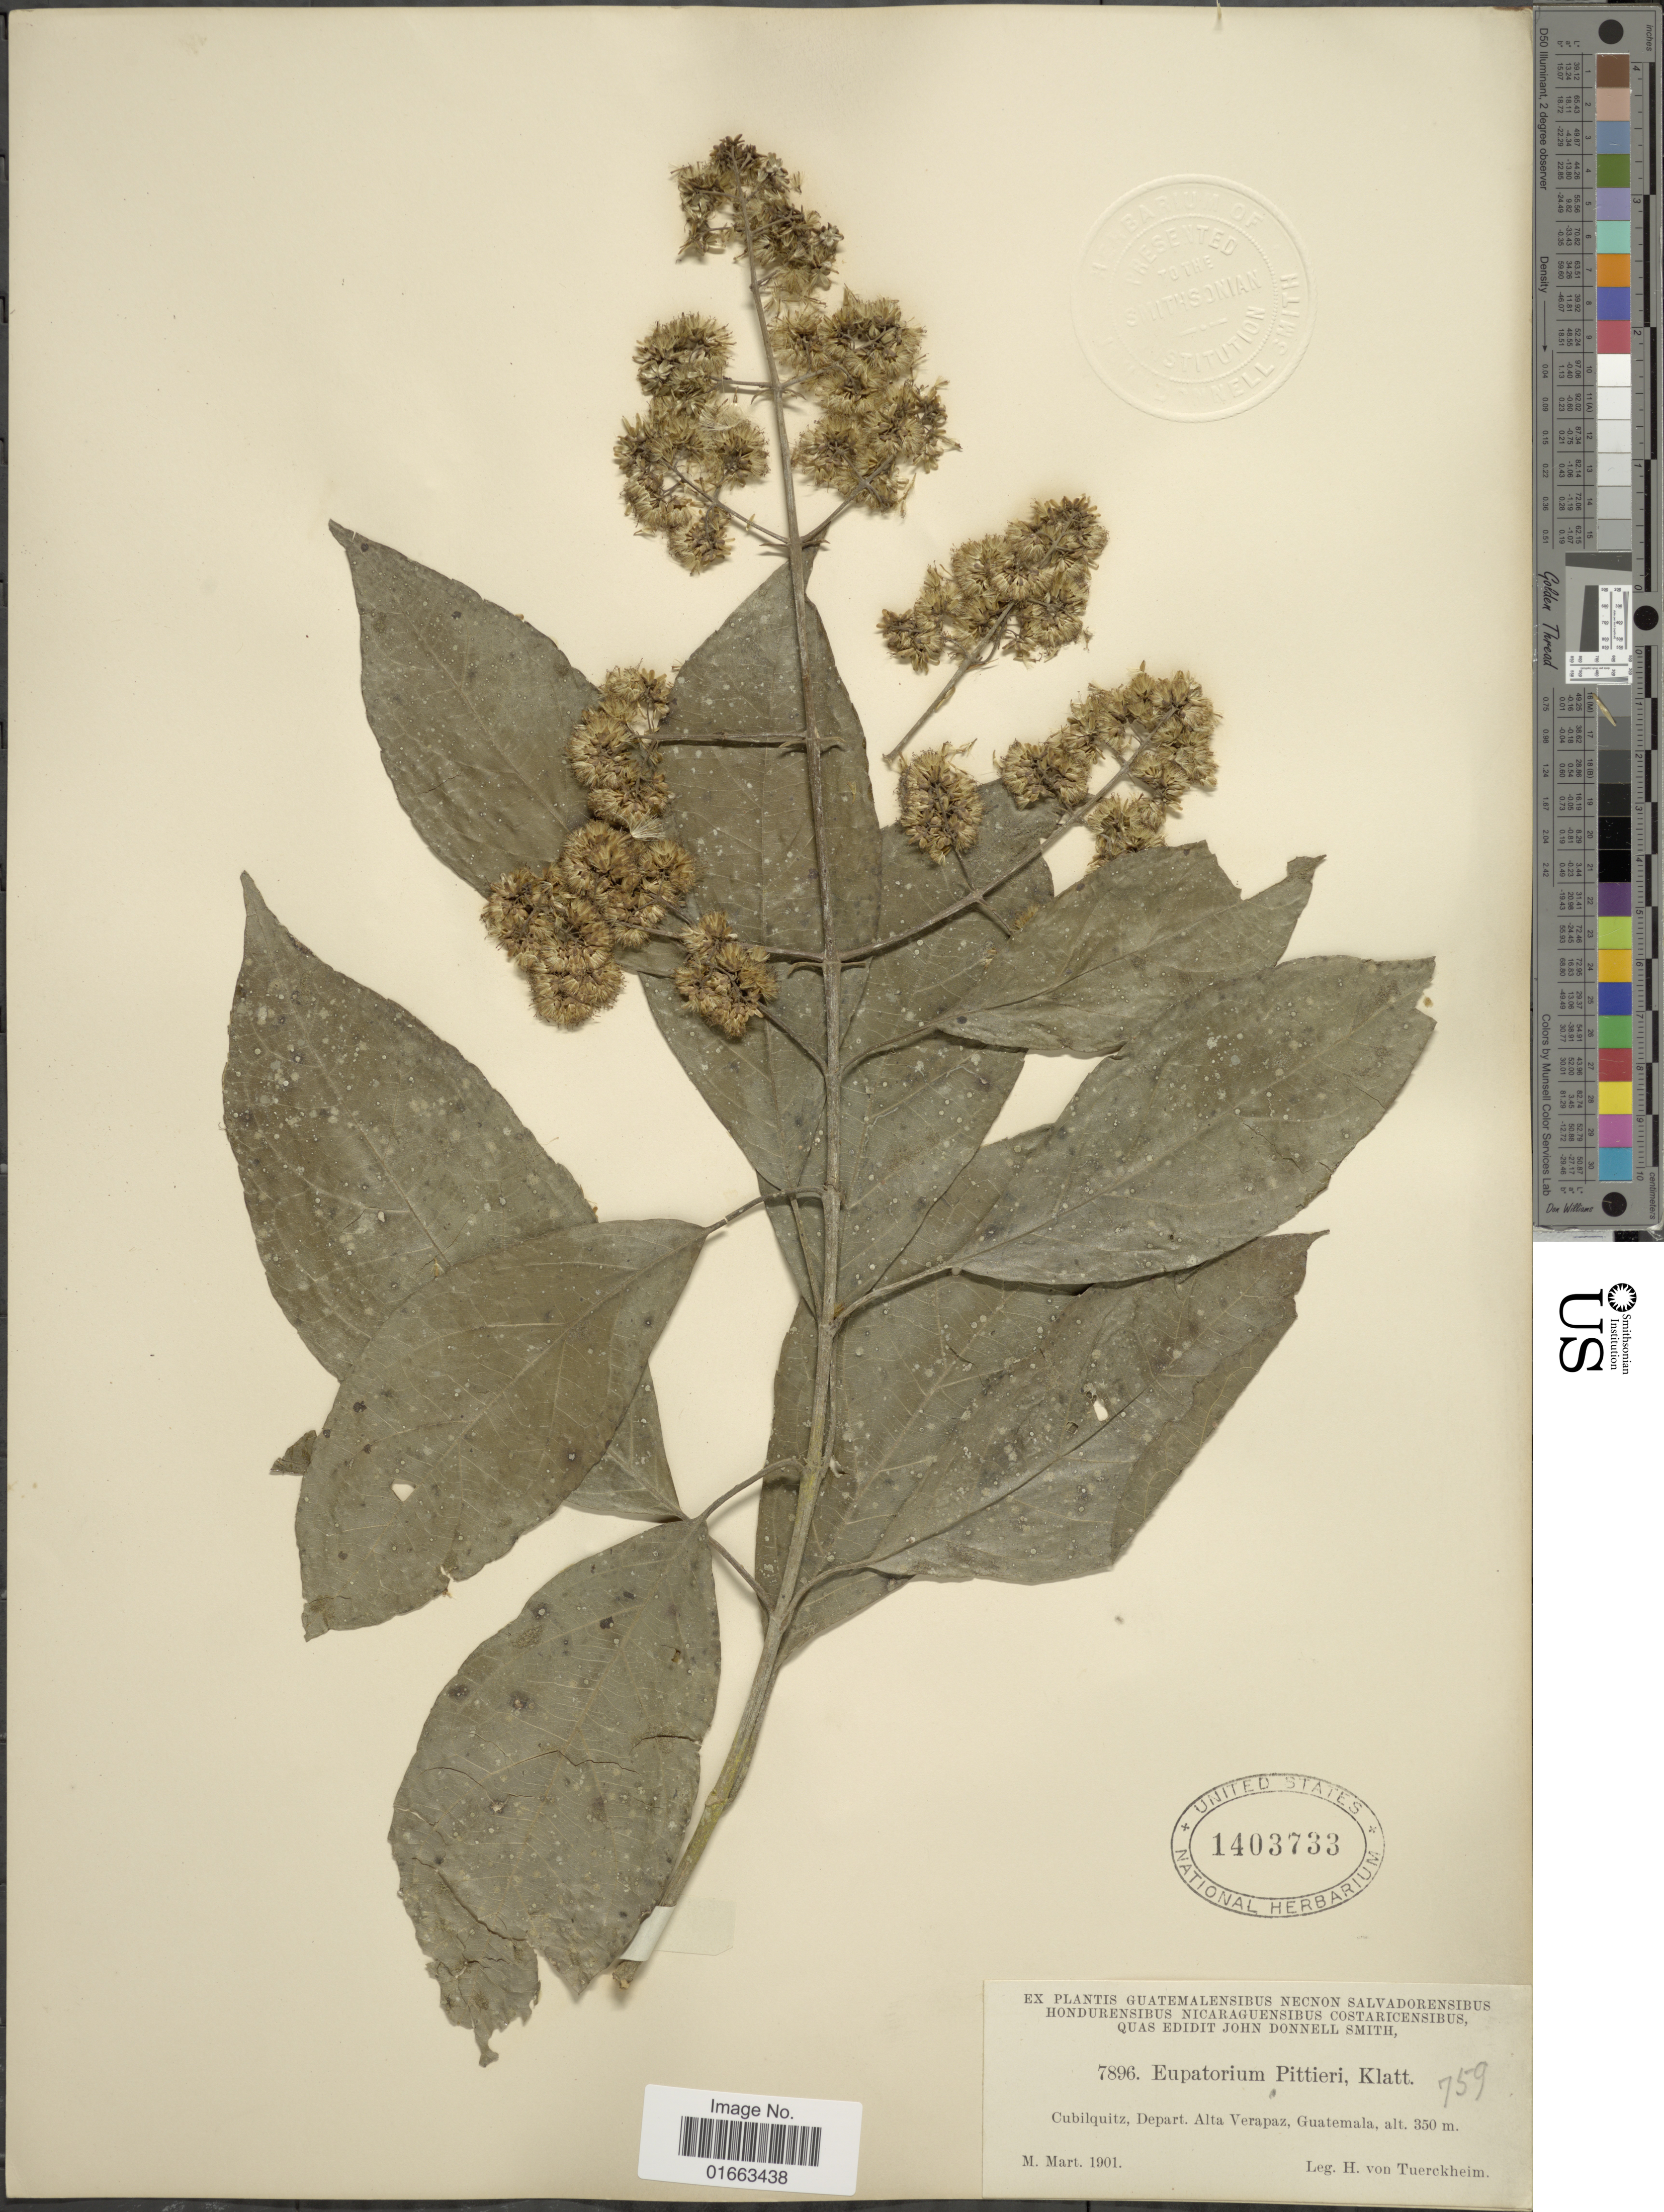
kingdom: Plantae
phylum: Tracheophyta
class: Magnoliopsida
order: Asterales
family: Asteraceae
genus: Koanophyllon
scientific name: Koanophyllon galeottii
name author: (B.L. Rob.) R.M. King & H. Rob.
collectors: H. von Türckheim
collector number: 7896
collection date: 1901-03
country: Guatemala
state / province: Alta Verapaz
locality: Cubilquitz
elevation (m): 350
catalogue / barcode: US 1403733